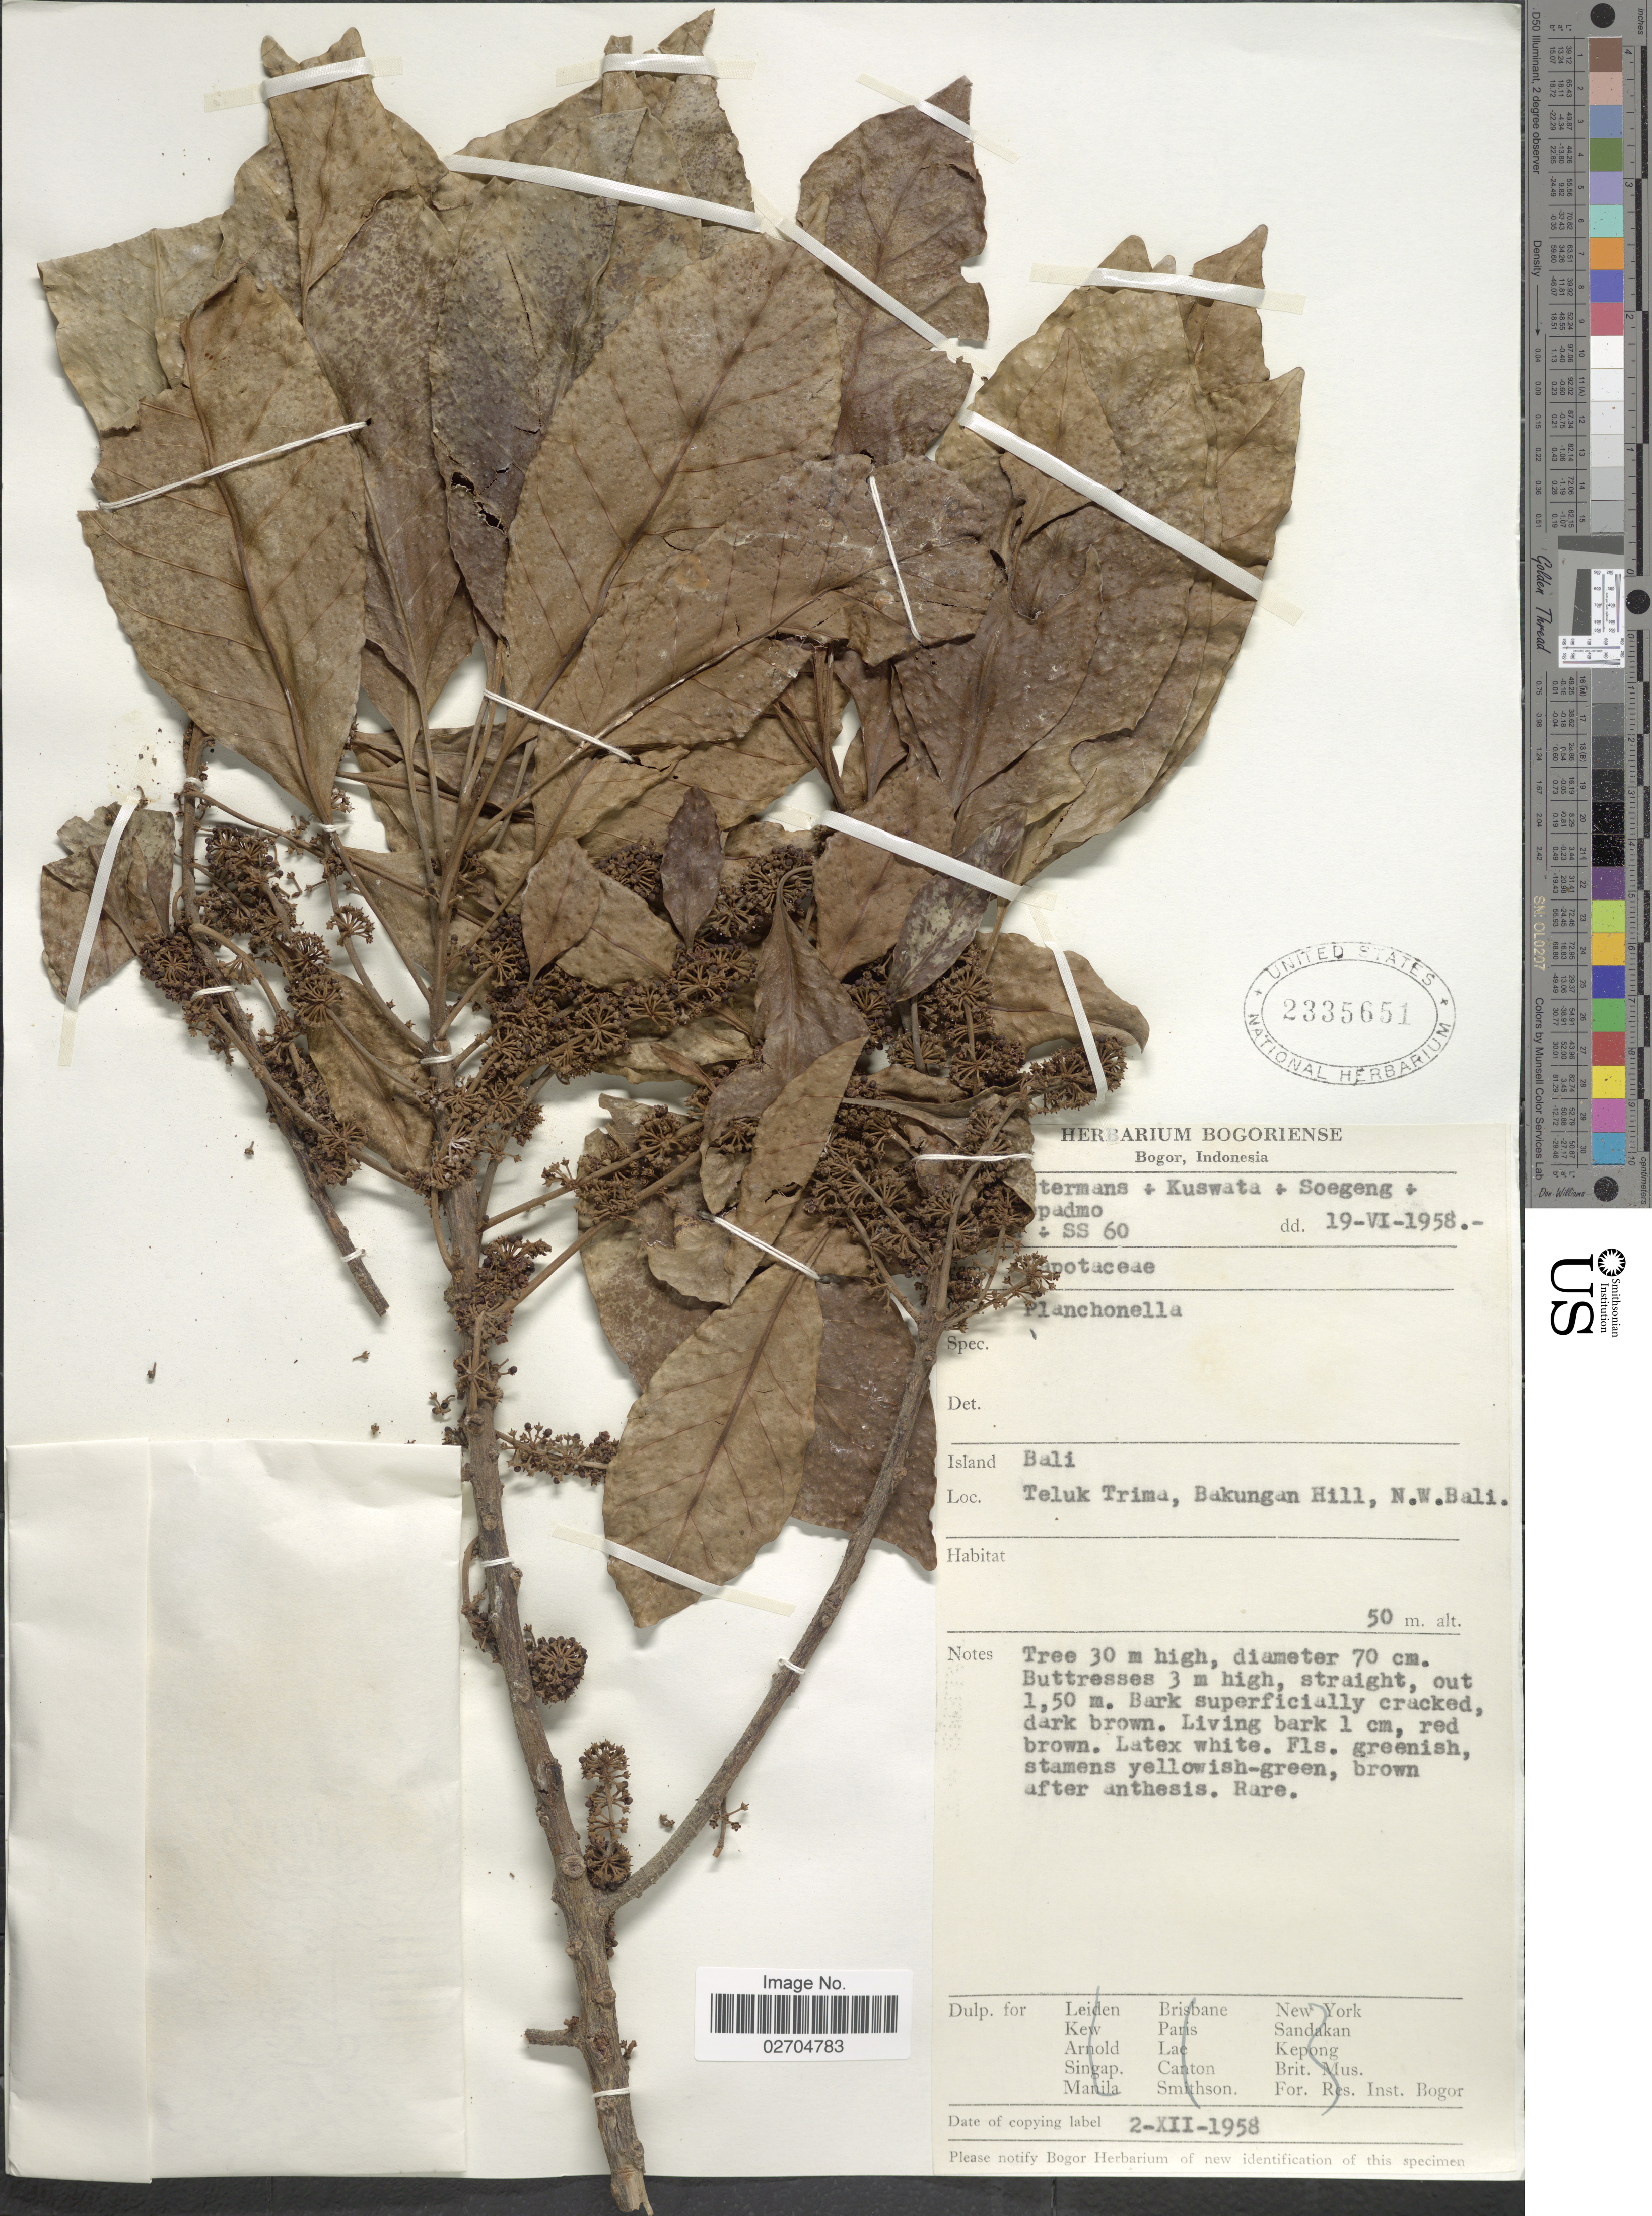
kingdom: Plantae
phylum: Tracheophyta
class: Magnoliopsida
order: Ericales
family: Sapotaceae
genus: Planchonella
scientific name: Planchonella sp.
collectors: Kostermans, -. Kuswata, -. Soegeng & Soepadmo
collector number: !SS60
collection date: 1958-06-19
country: Indonesia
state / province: Nusa Tenggara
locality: Island: Bali. Teluk Trima, Bakungan Hill, N.W. Bali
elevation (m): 50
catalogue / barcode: US 2335651